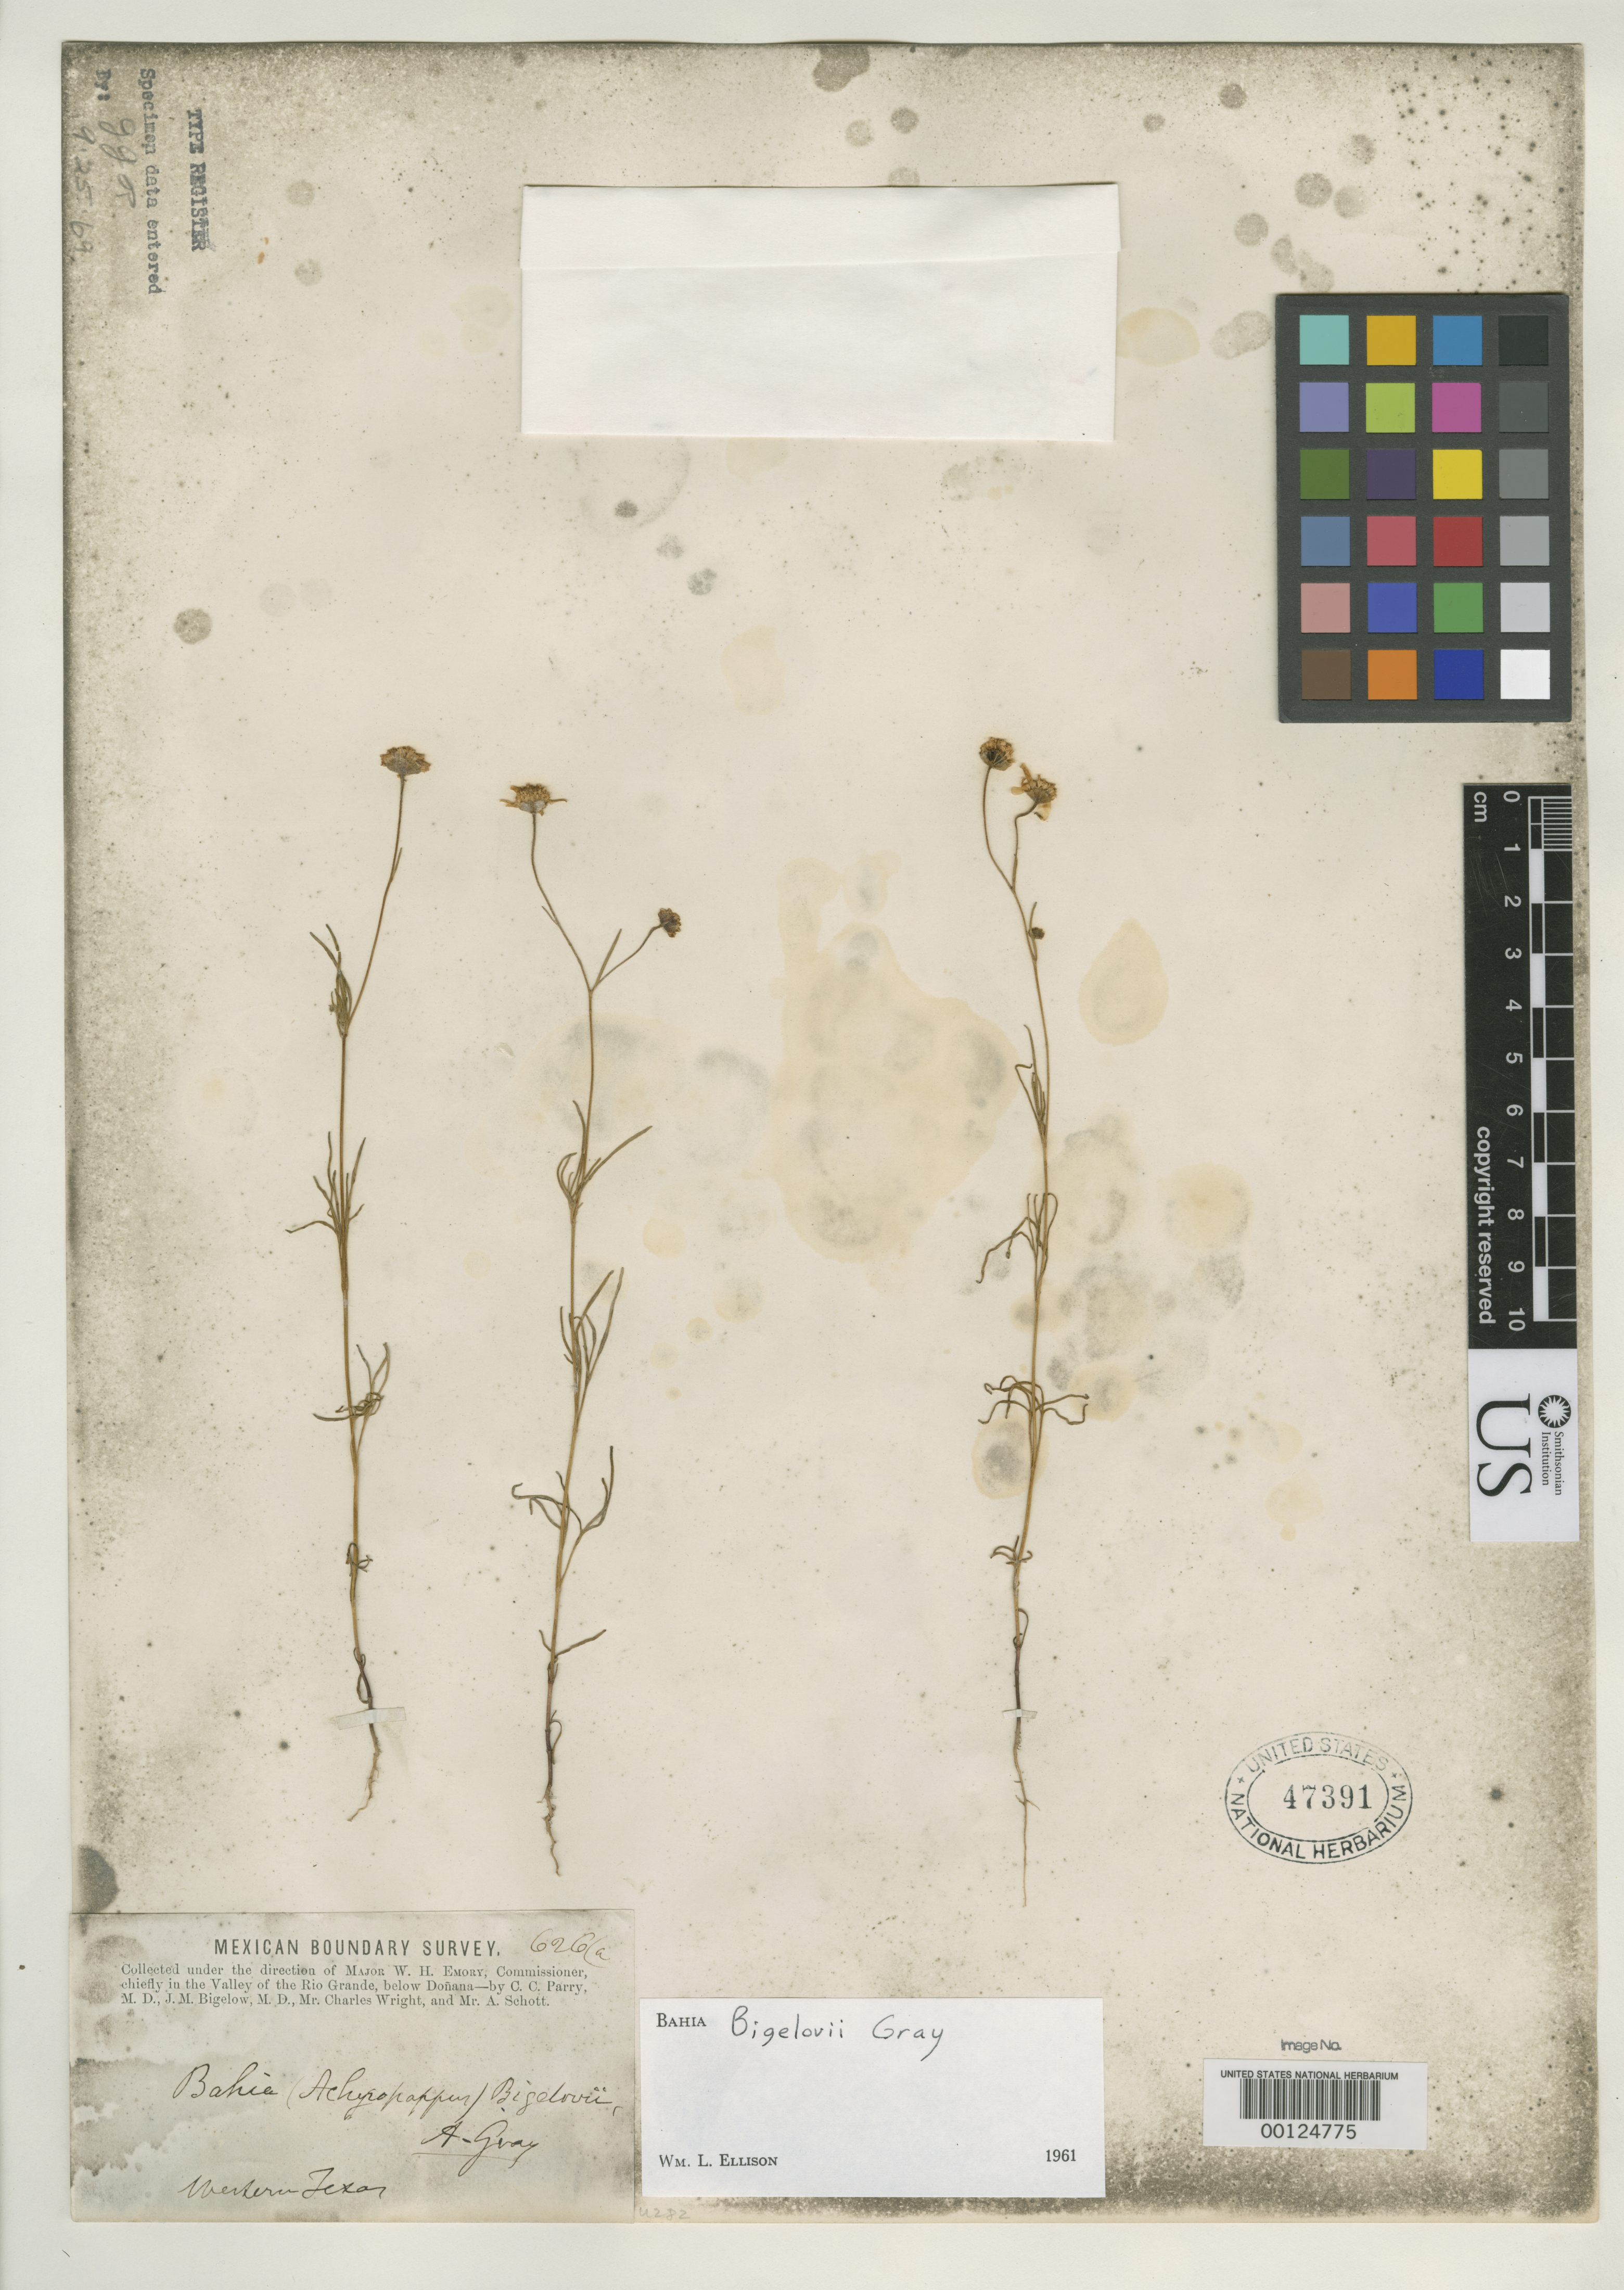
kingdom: Plantae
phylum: Tracheophyta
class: Magnoliopsida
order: Asterales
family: Asteraceae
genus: Bahia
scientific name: Bahia bigelovii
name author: A. Gray in Emory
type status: Possible Syntype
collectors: C. C. Parry, J. M. Bigelow, C. Wright & A. C. V. Schott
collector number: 626a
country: United States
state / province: Texas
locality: Valley of the Río Grande, below Doñana. [Protologue, "Valley of the Limpio, W. Texas, July, 1852; Bigelow"]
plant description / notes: Syntype? Protologue cites type as "Valley of the Limpio, W. Texas, July, 1852; Bigelow". Ellison (1964, Rhodora 66: 213) cites Bigelow s.n. with that data as holotype at GH.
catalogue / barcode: US 47391